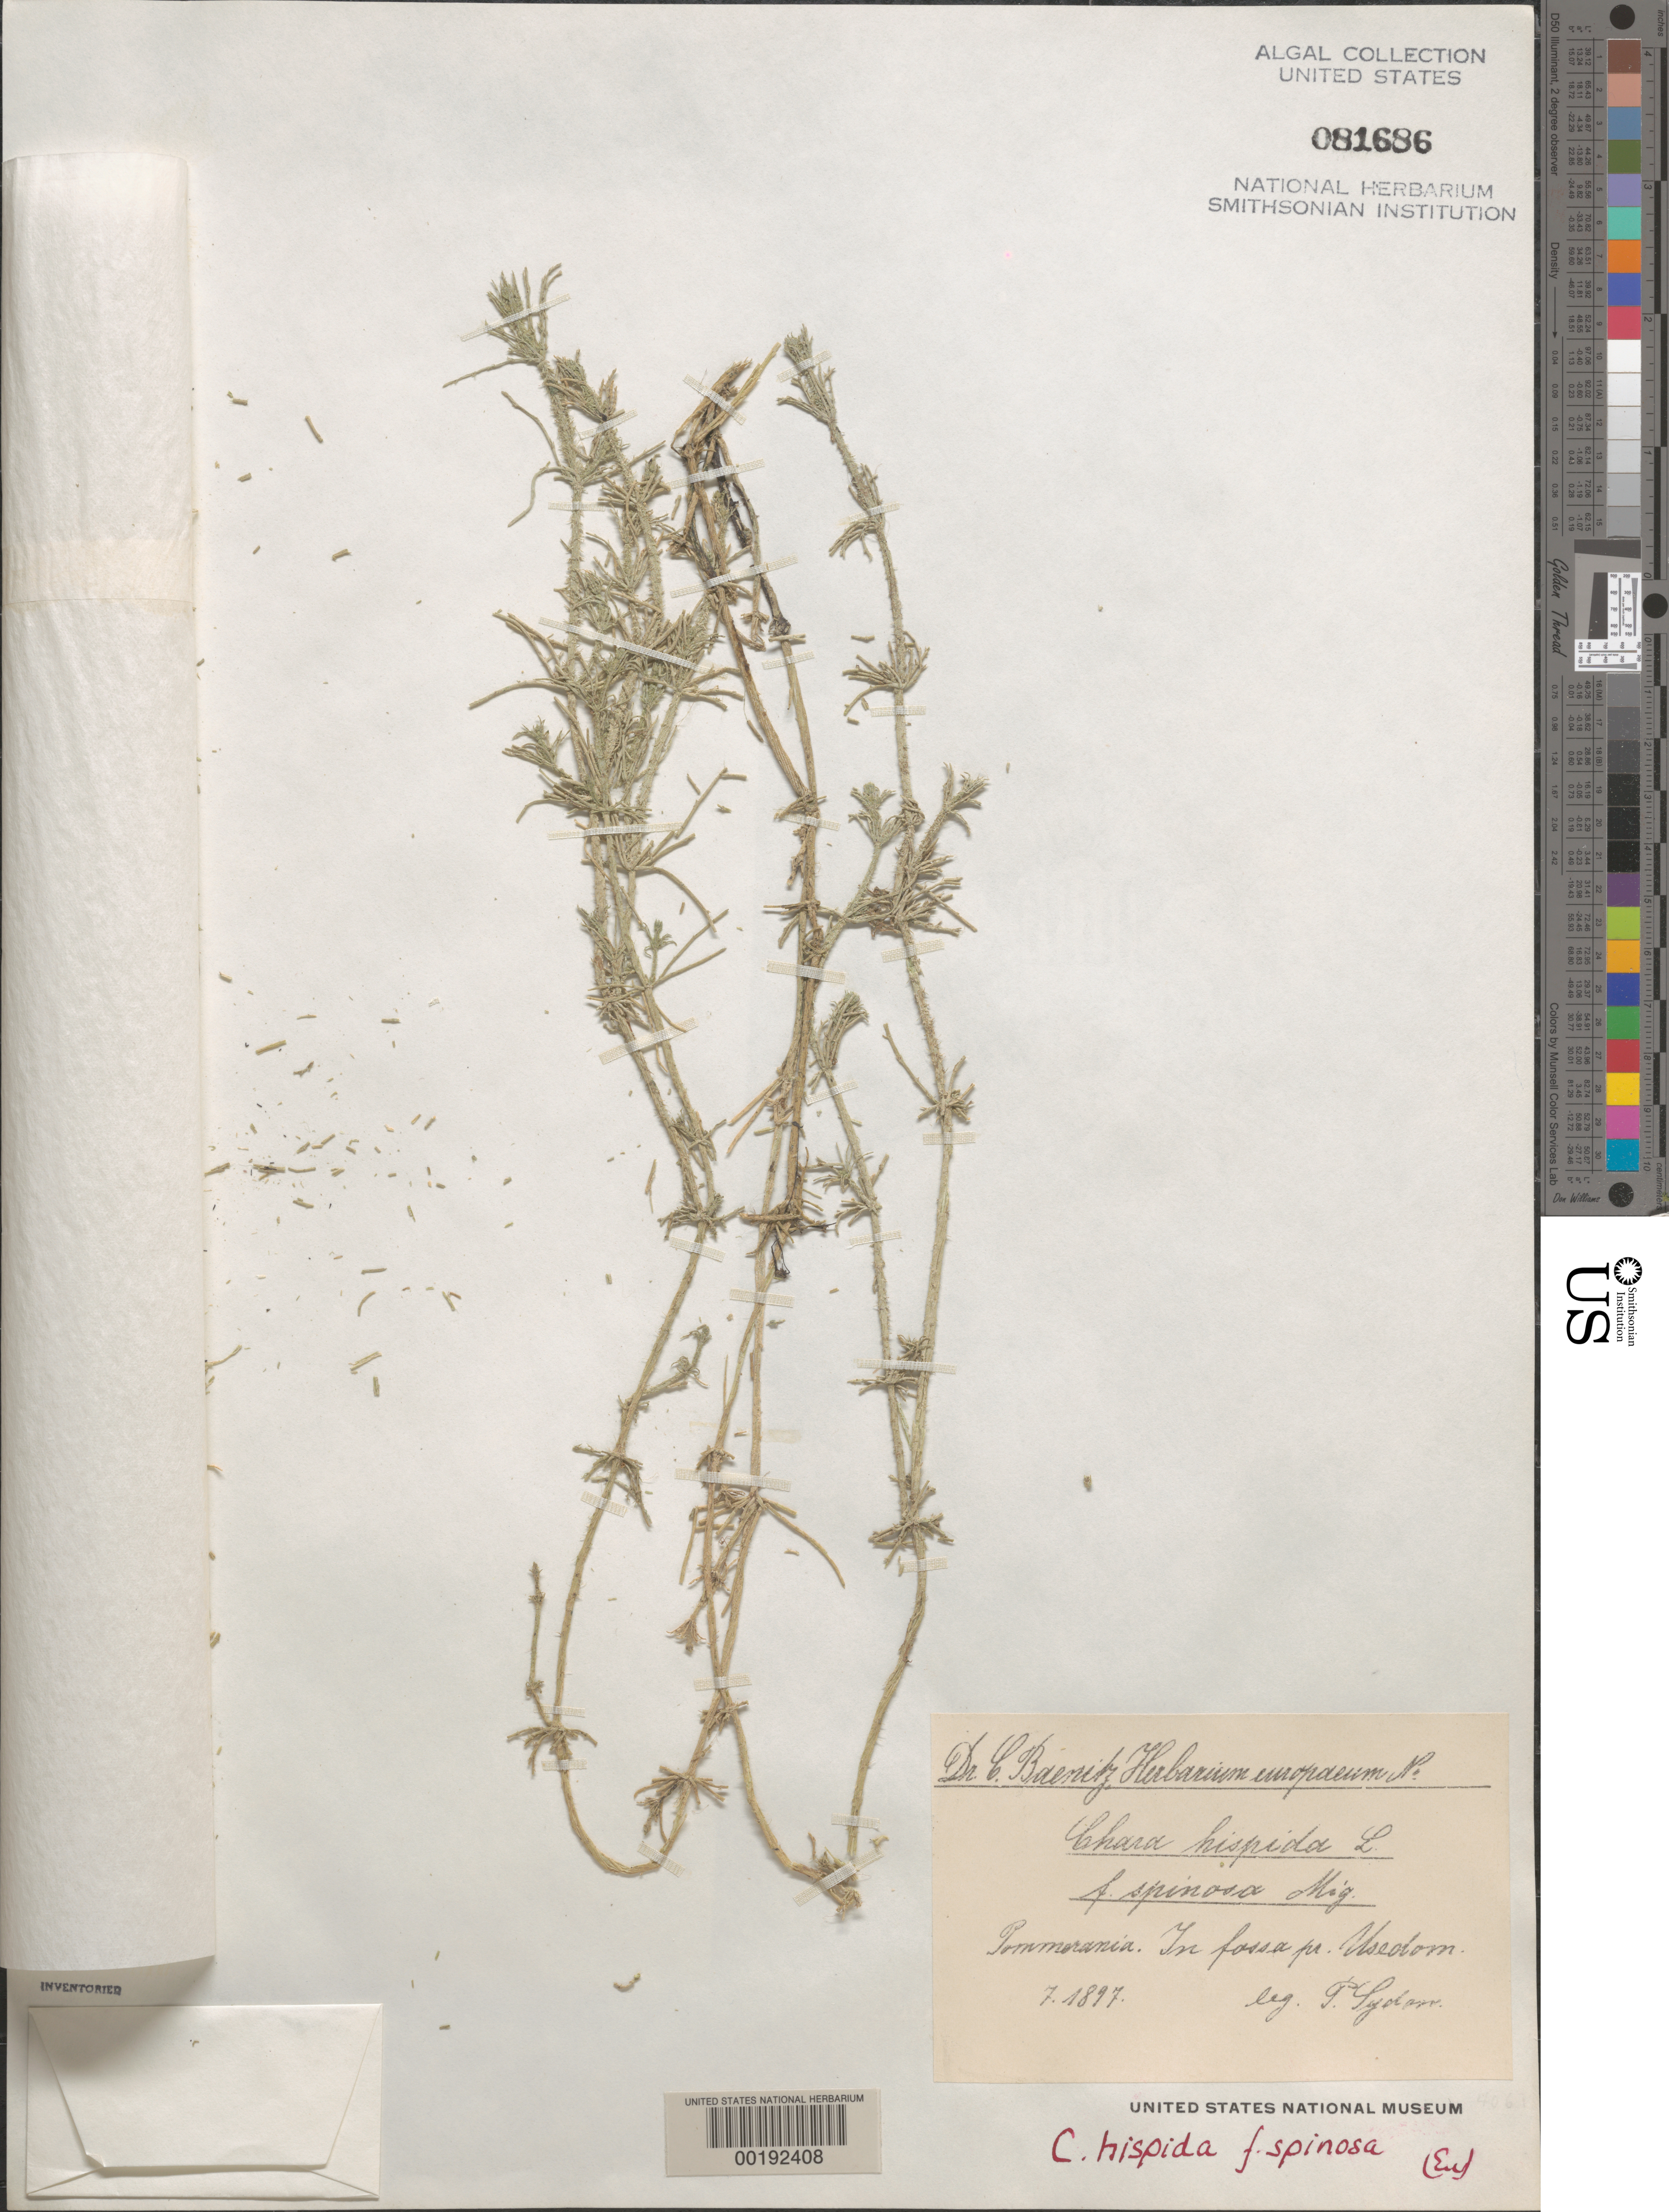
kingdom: Plantae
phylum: Charophyta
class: Charophyceae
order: Charales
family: Characeae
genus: Chara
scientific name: Chara hispida f. spinosa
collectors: P. Sydow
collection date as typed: Jul 1897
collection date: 1897-07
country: Germany / Poland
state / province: Mecklenburg-Vorpommern / Zachodniopomorskie Province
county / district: Ostvorpommern District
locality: Near Usedom, Pomerania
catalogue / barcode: US 81686